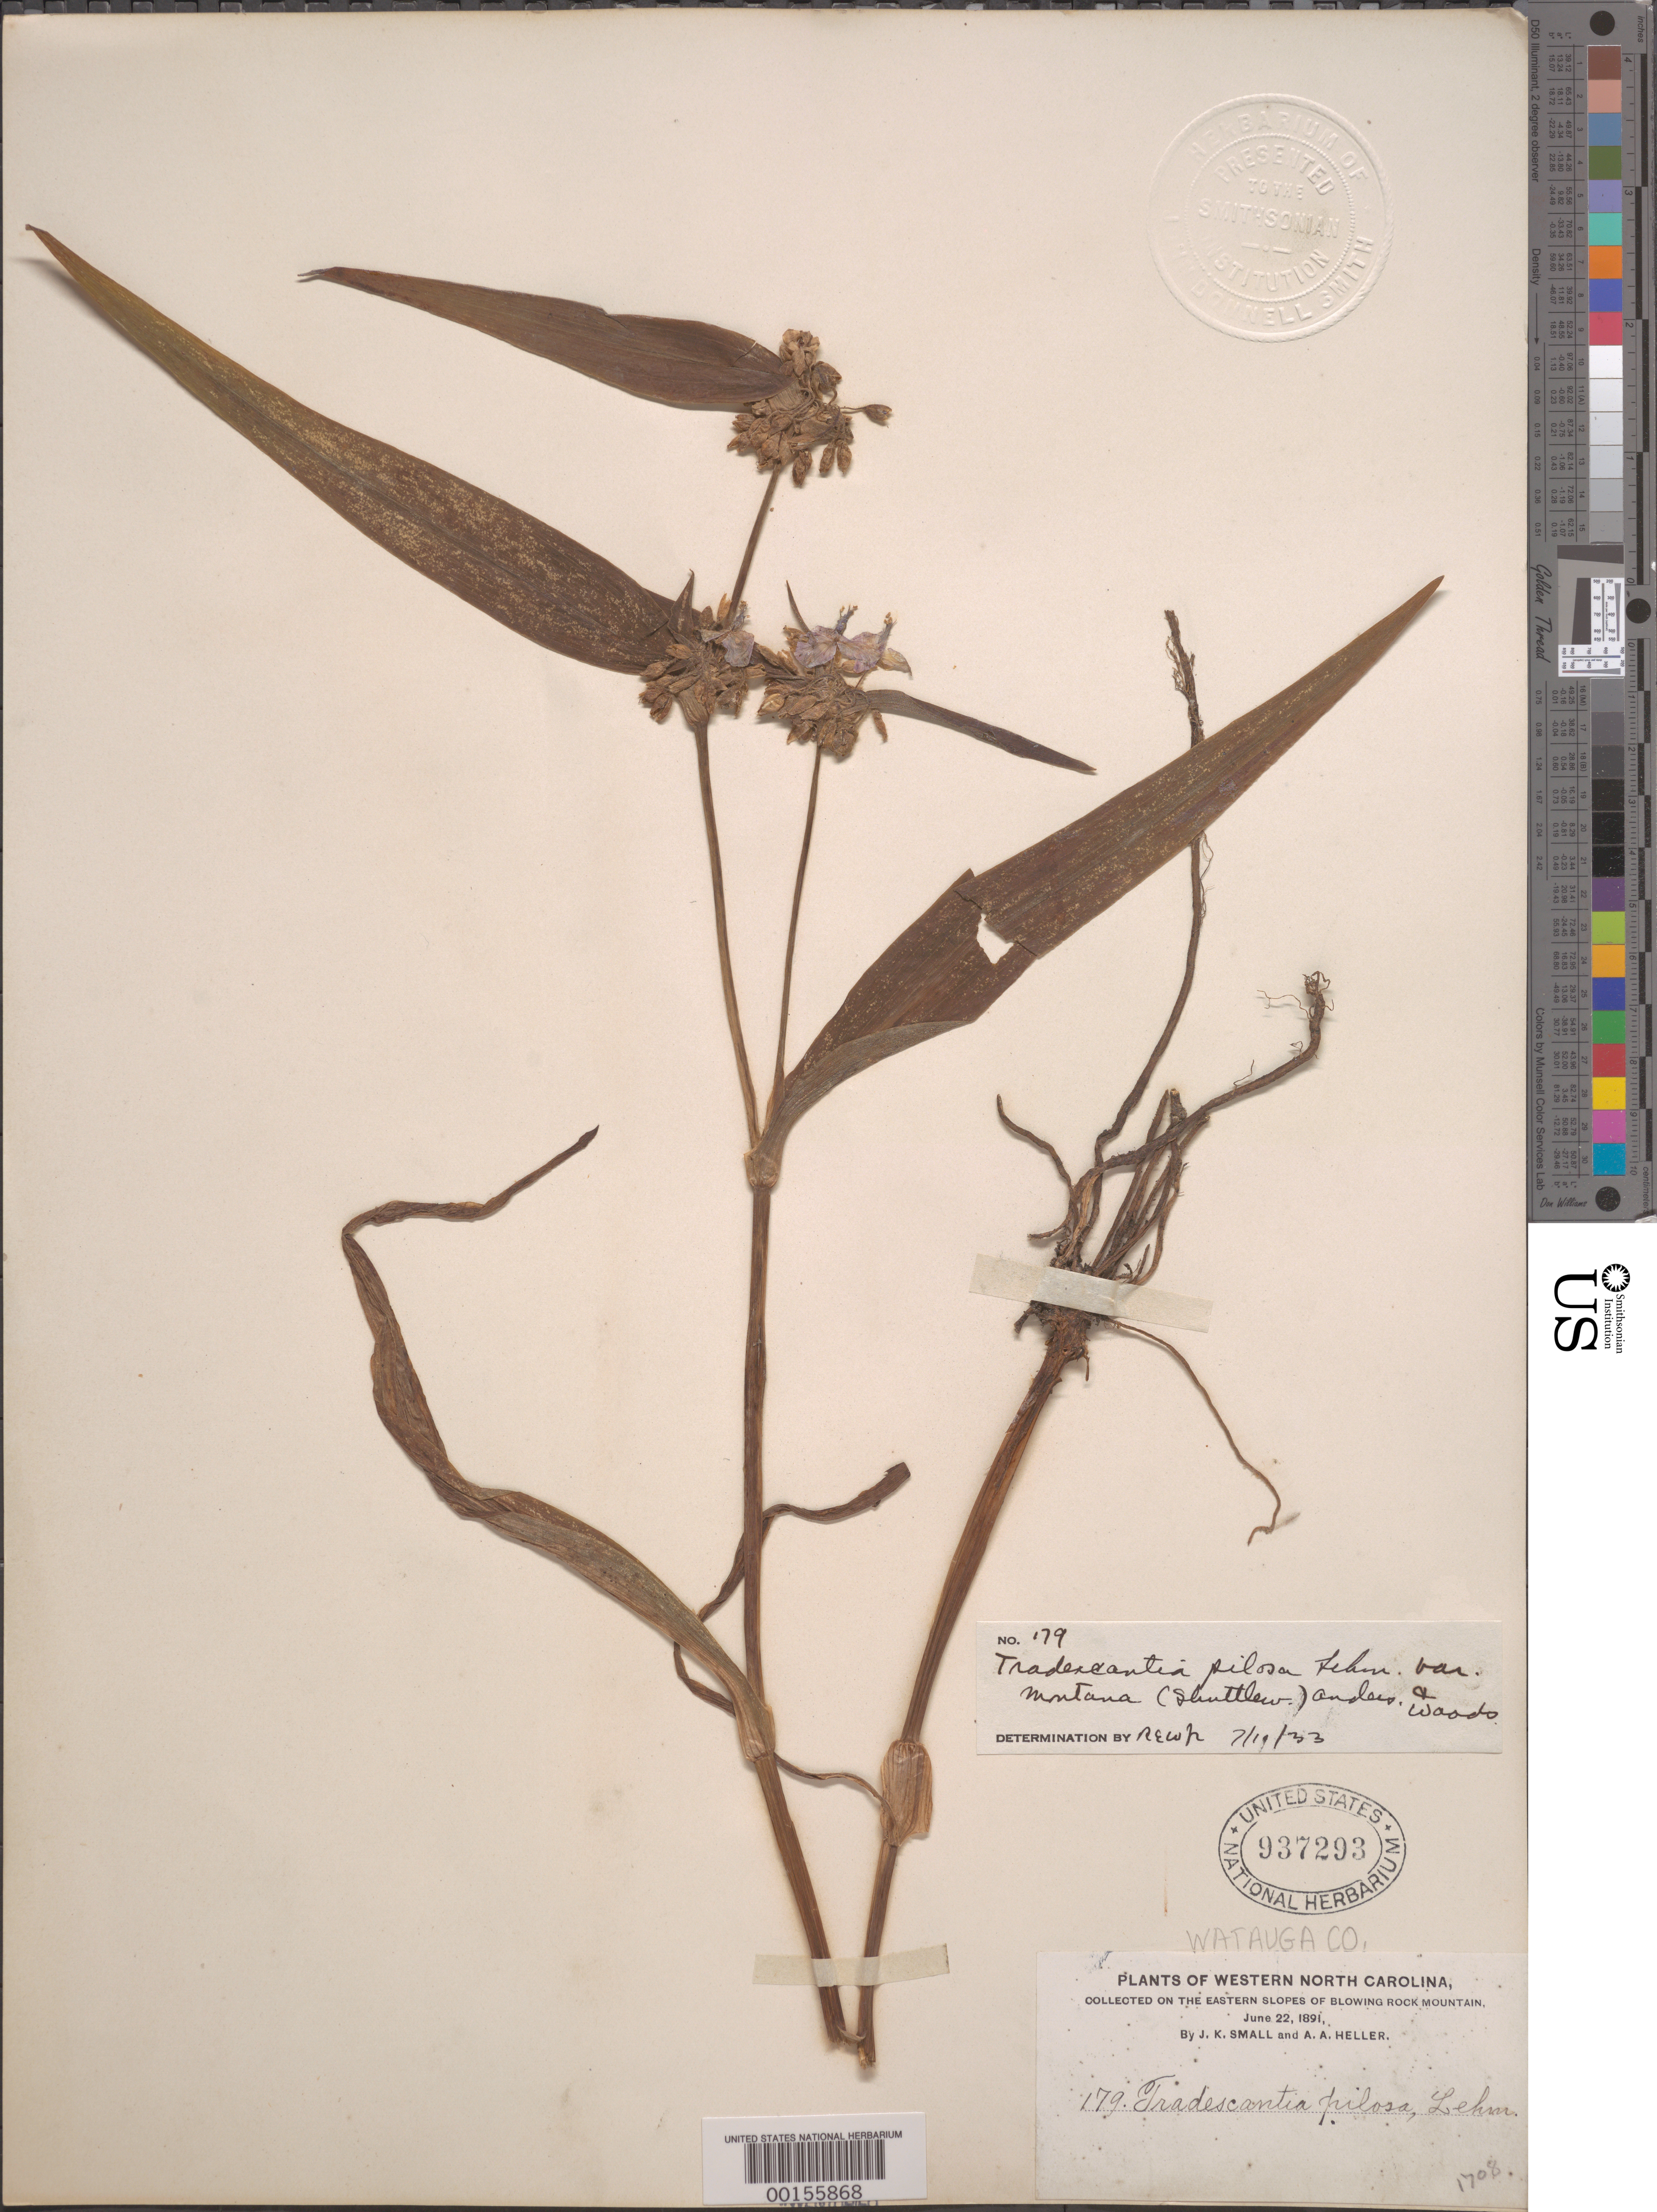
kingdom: Plantae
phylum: Tracheophyta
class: Liliopsida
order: Commelinales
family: Commelinaceae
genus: Tradescantia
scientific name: Tradescantia subaspera var. montana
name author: (Shuttlew. ex Small & Vail) E.S. Anderson & Woodson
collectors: J. K. Small & A. A. Heller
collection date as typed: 22 Jun 1891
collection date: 1891-06-22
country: United States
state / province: North Carolina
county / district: Watauga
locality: Blowing rock mountain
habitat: Slopes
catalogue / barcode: US 937293